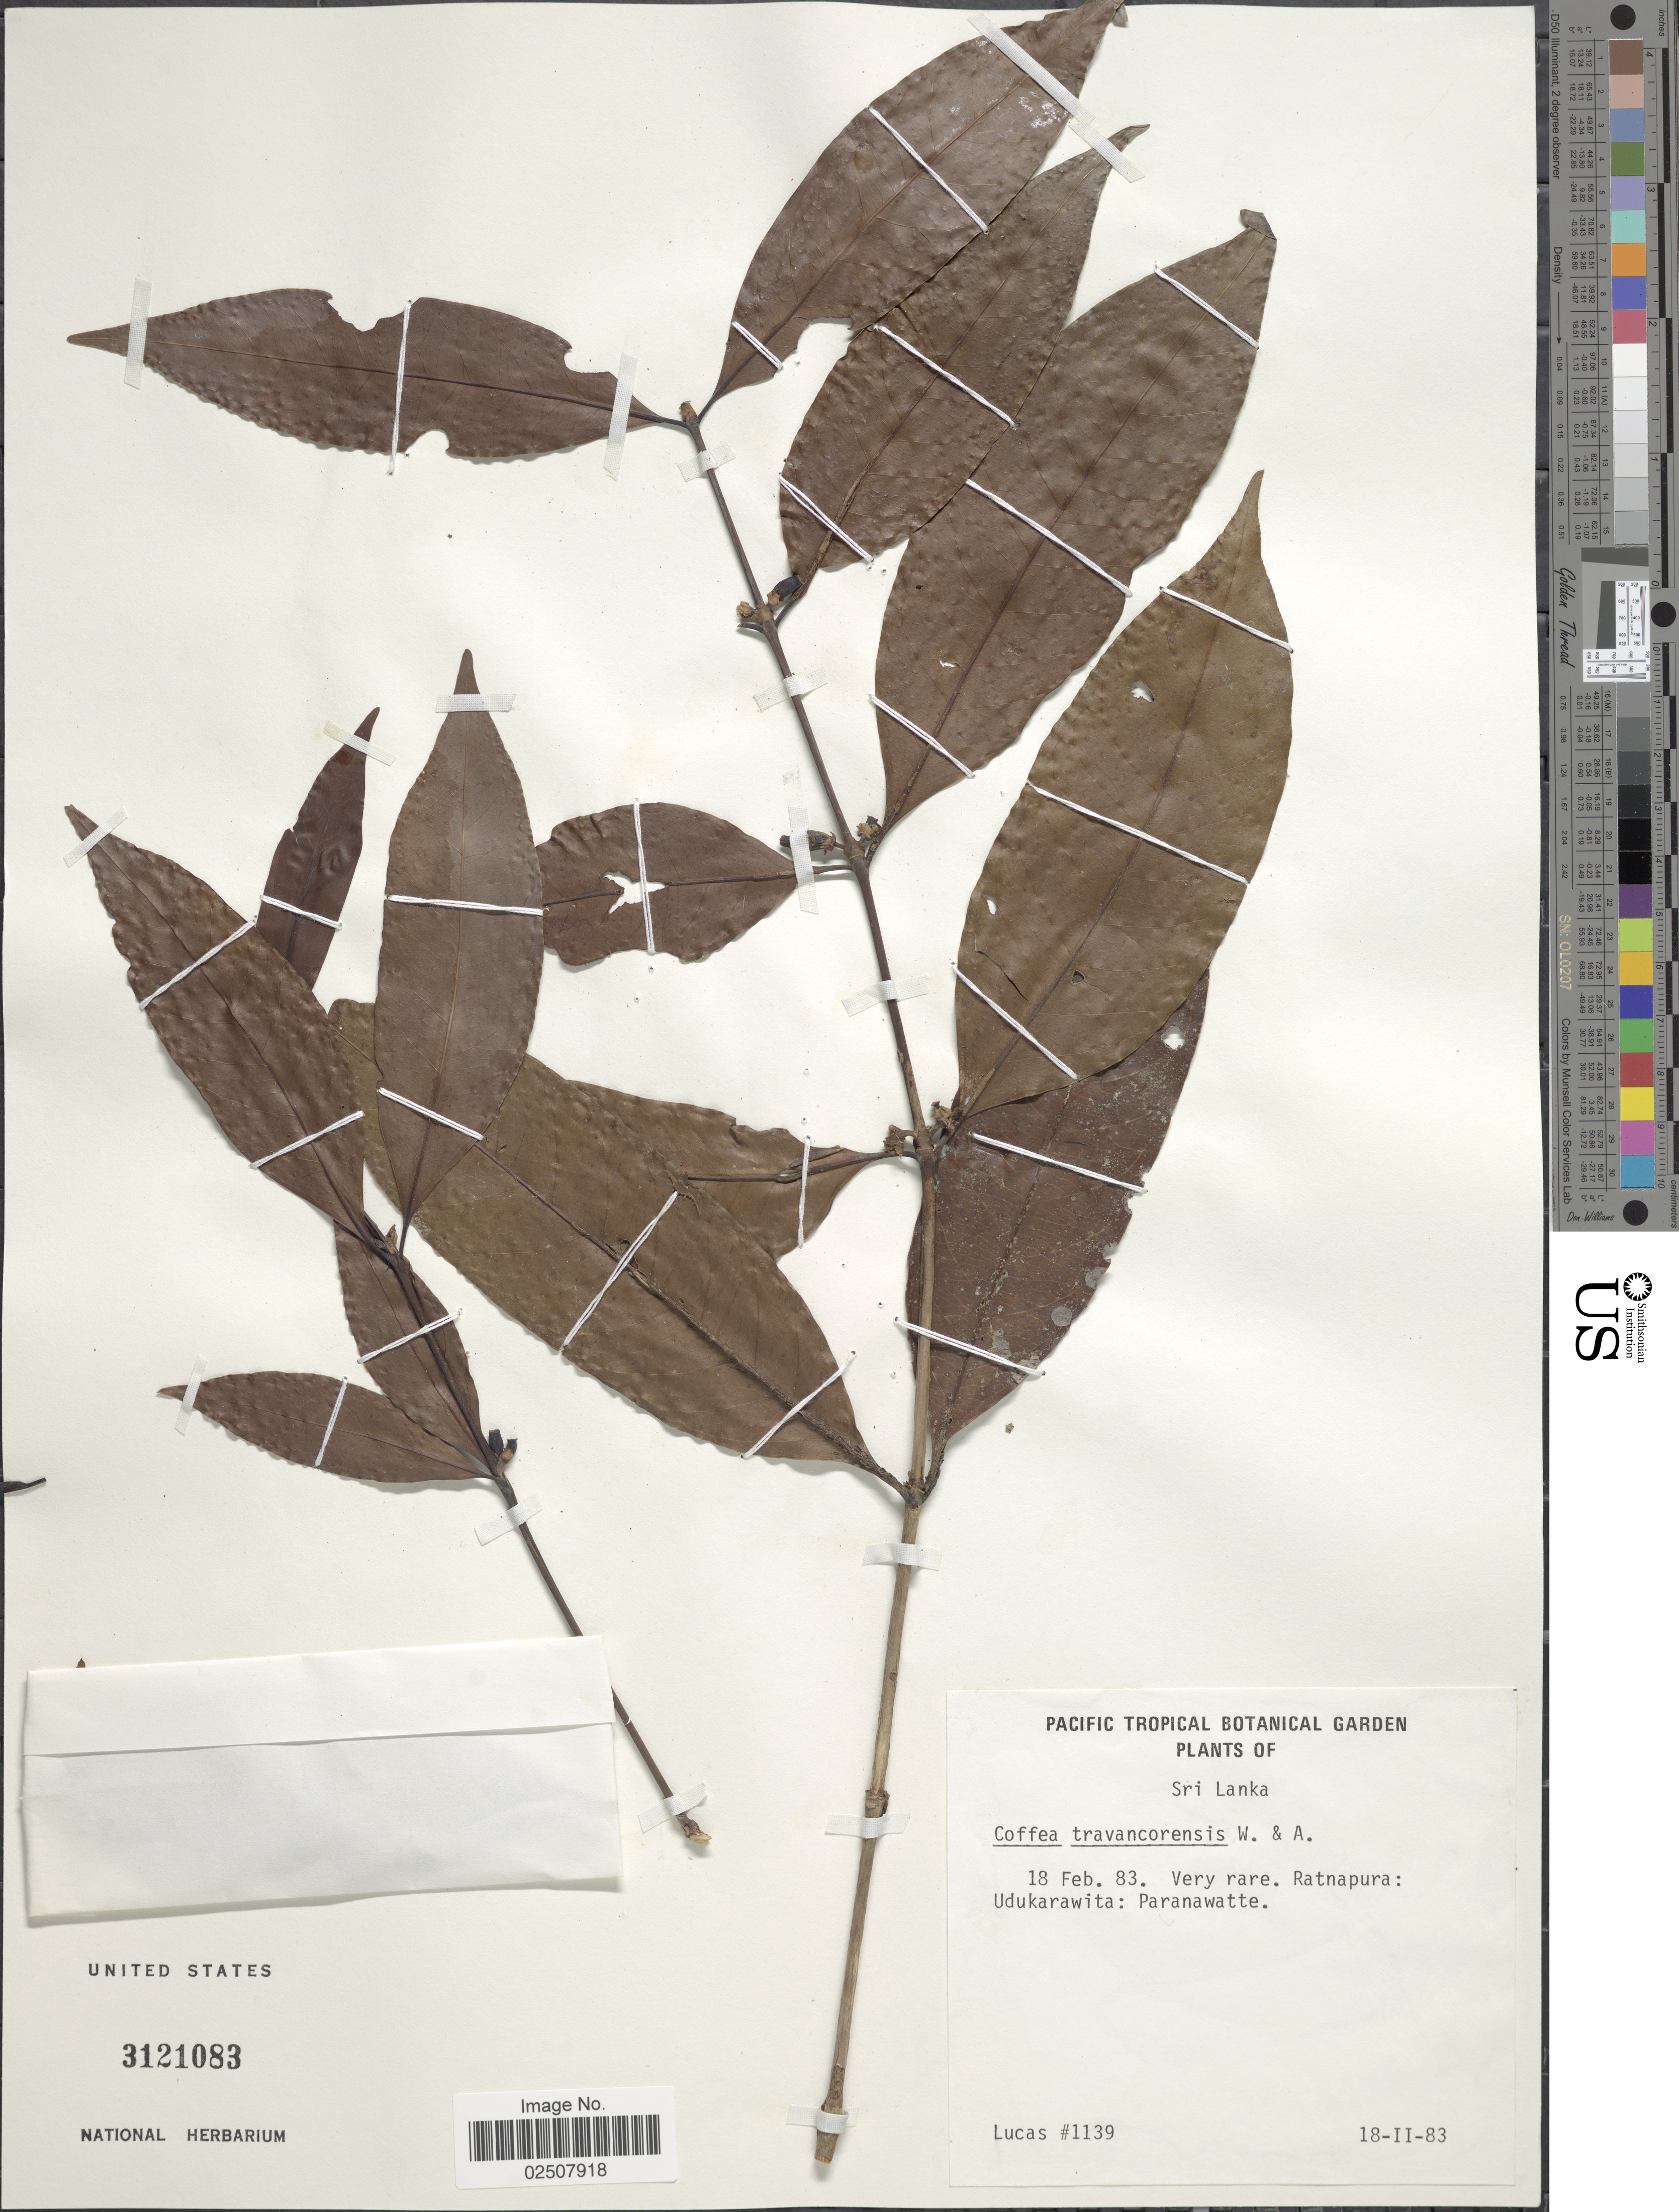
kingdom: Plantae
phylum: Tracheophyta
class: Magnoliopsida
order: Gentianales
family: Rubiaceae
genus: Coffea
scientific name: Coffea travancorensis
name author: Wight & Arn.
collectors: Lucas, --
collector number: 1139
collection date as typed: Transcribed d/m/y: 18/2/83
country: Sri Lanka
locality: Very rare. Ratnapura: Udukarawita: Paranawatte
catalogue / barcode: US 3121083